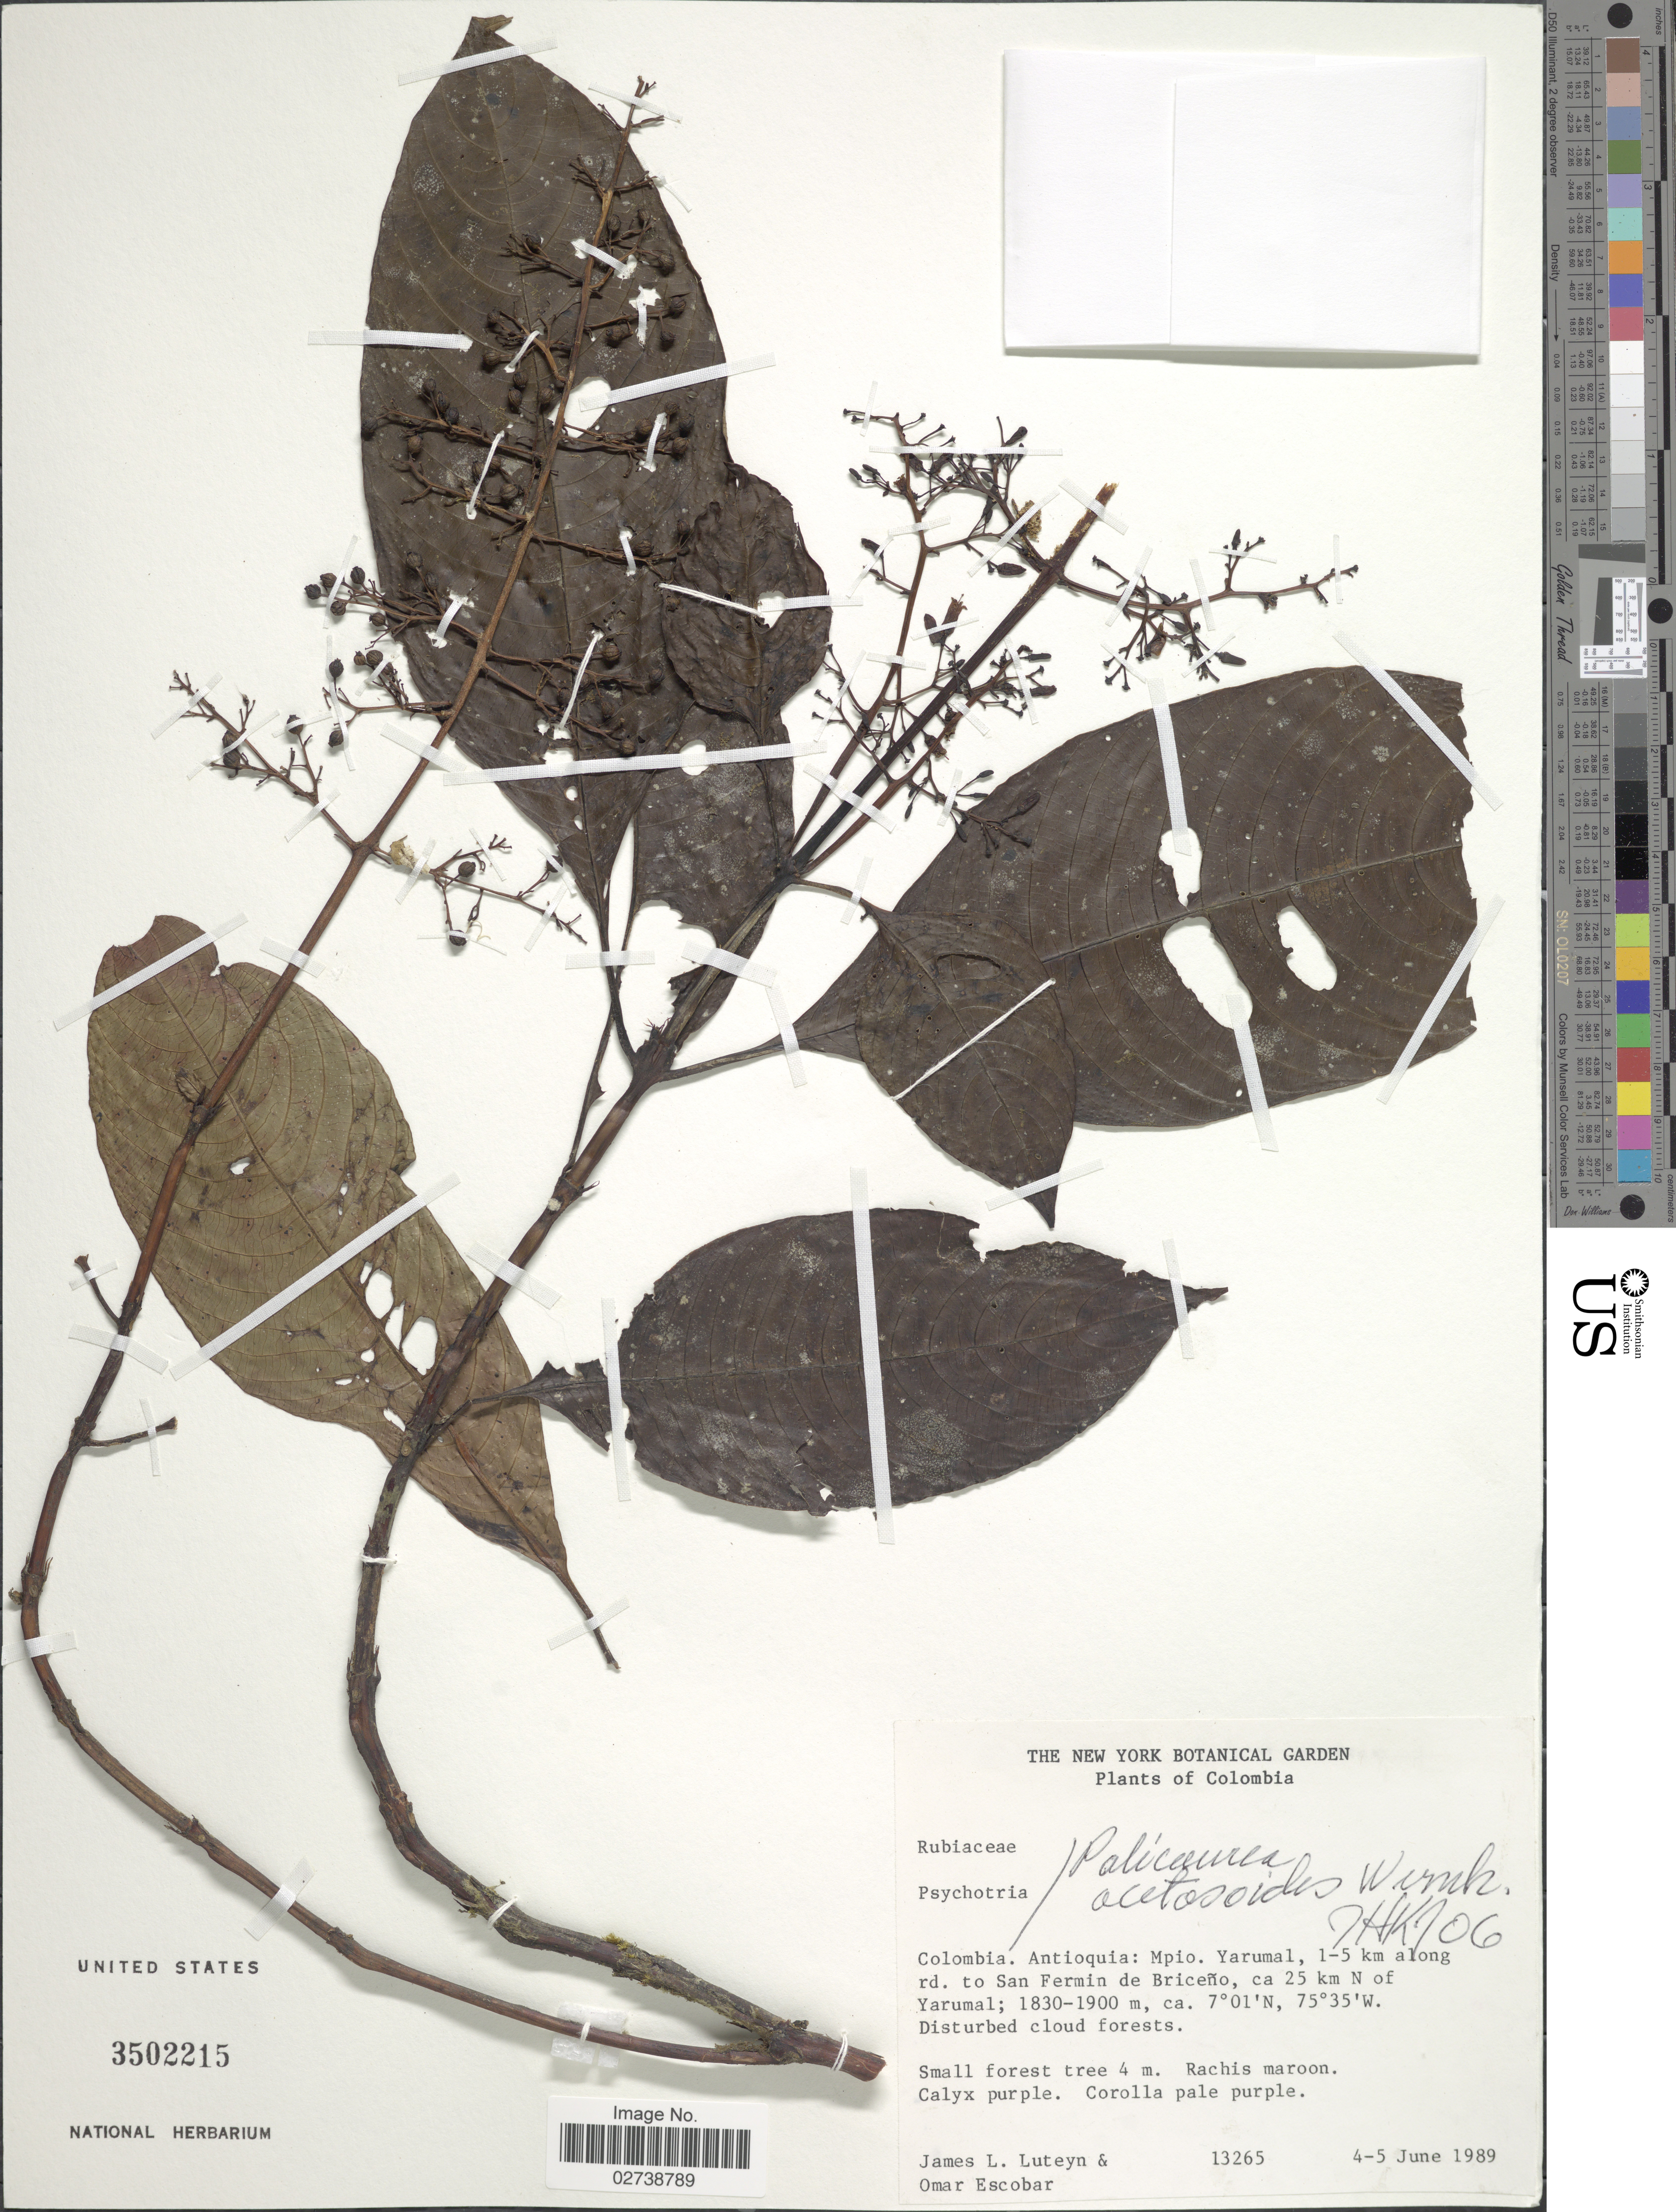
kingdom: Plantae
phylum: Tracheophyta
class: Magnoliopsida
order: Gentianales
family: Rubiaceae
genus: Palicourea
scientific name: Palicourea acetosoides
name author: Wernham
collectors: J. L. Luteyn & O. D. Escobar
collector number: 13265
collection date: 1989-06-04/1989-06-05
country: Colombia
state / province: Antioquia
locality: Mpio Yarumal, 1-5 km along rd to San Fermin de Briceño, ca 25 km N of Yarumal. Disturbed cloud forest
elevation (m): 1830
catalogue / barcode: US 3502215